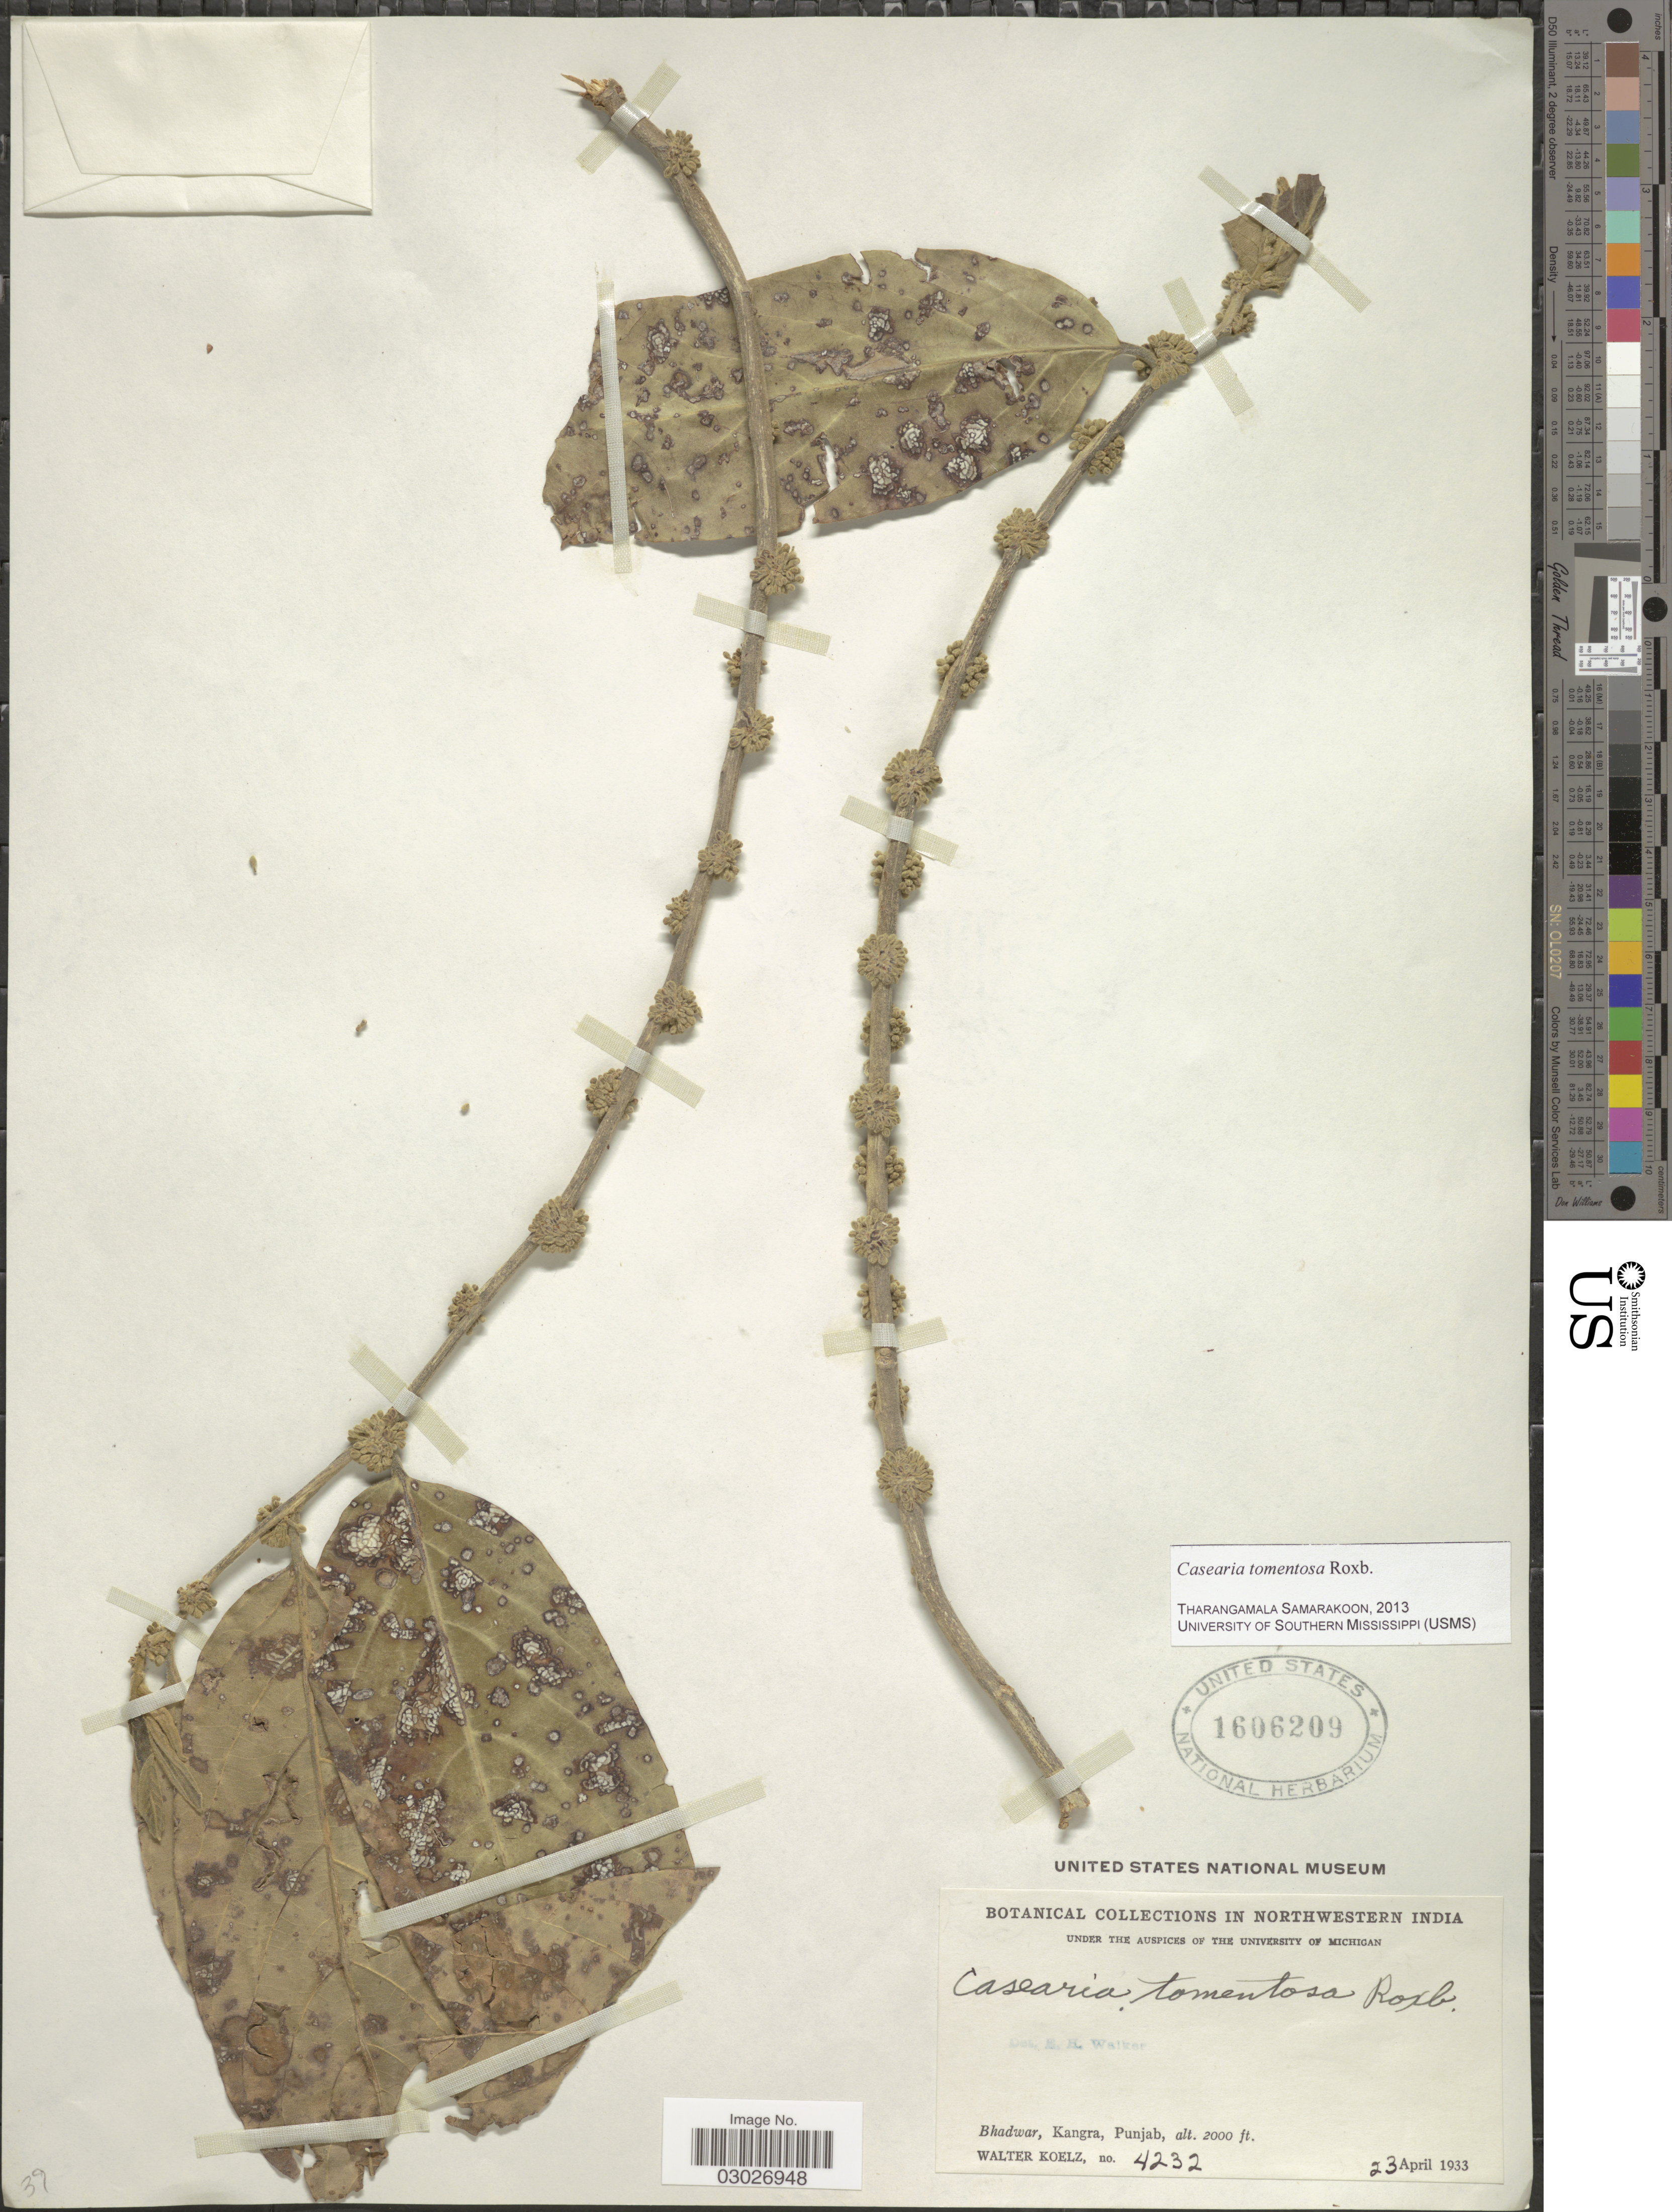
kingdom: Plantae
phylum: Tracheophyta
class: Magnoliopsida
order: Malpighiales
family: Salicaceae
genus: Casearia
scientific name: Casearia tomentosa var. tomentosa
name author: Roxb.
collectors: W. N. Koelz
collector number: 4232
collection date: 1933-04-23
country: India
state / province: Himachal Pradesh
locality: Northwestern India. Bhadwar, Kangra, Punjab.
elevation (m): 610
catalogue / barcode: US 1606209